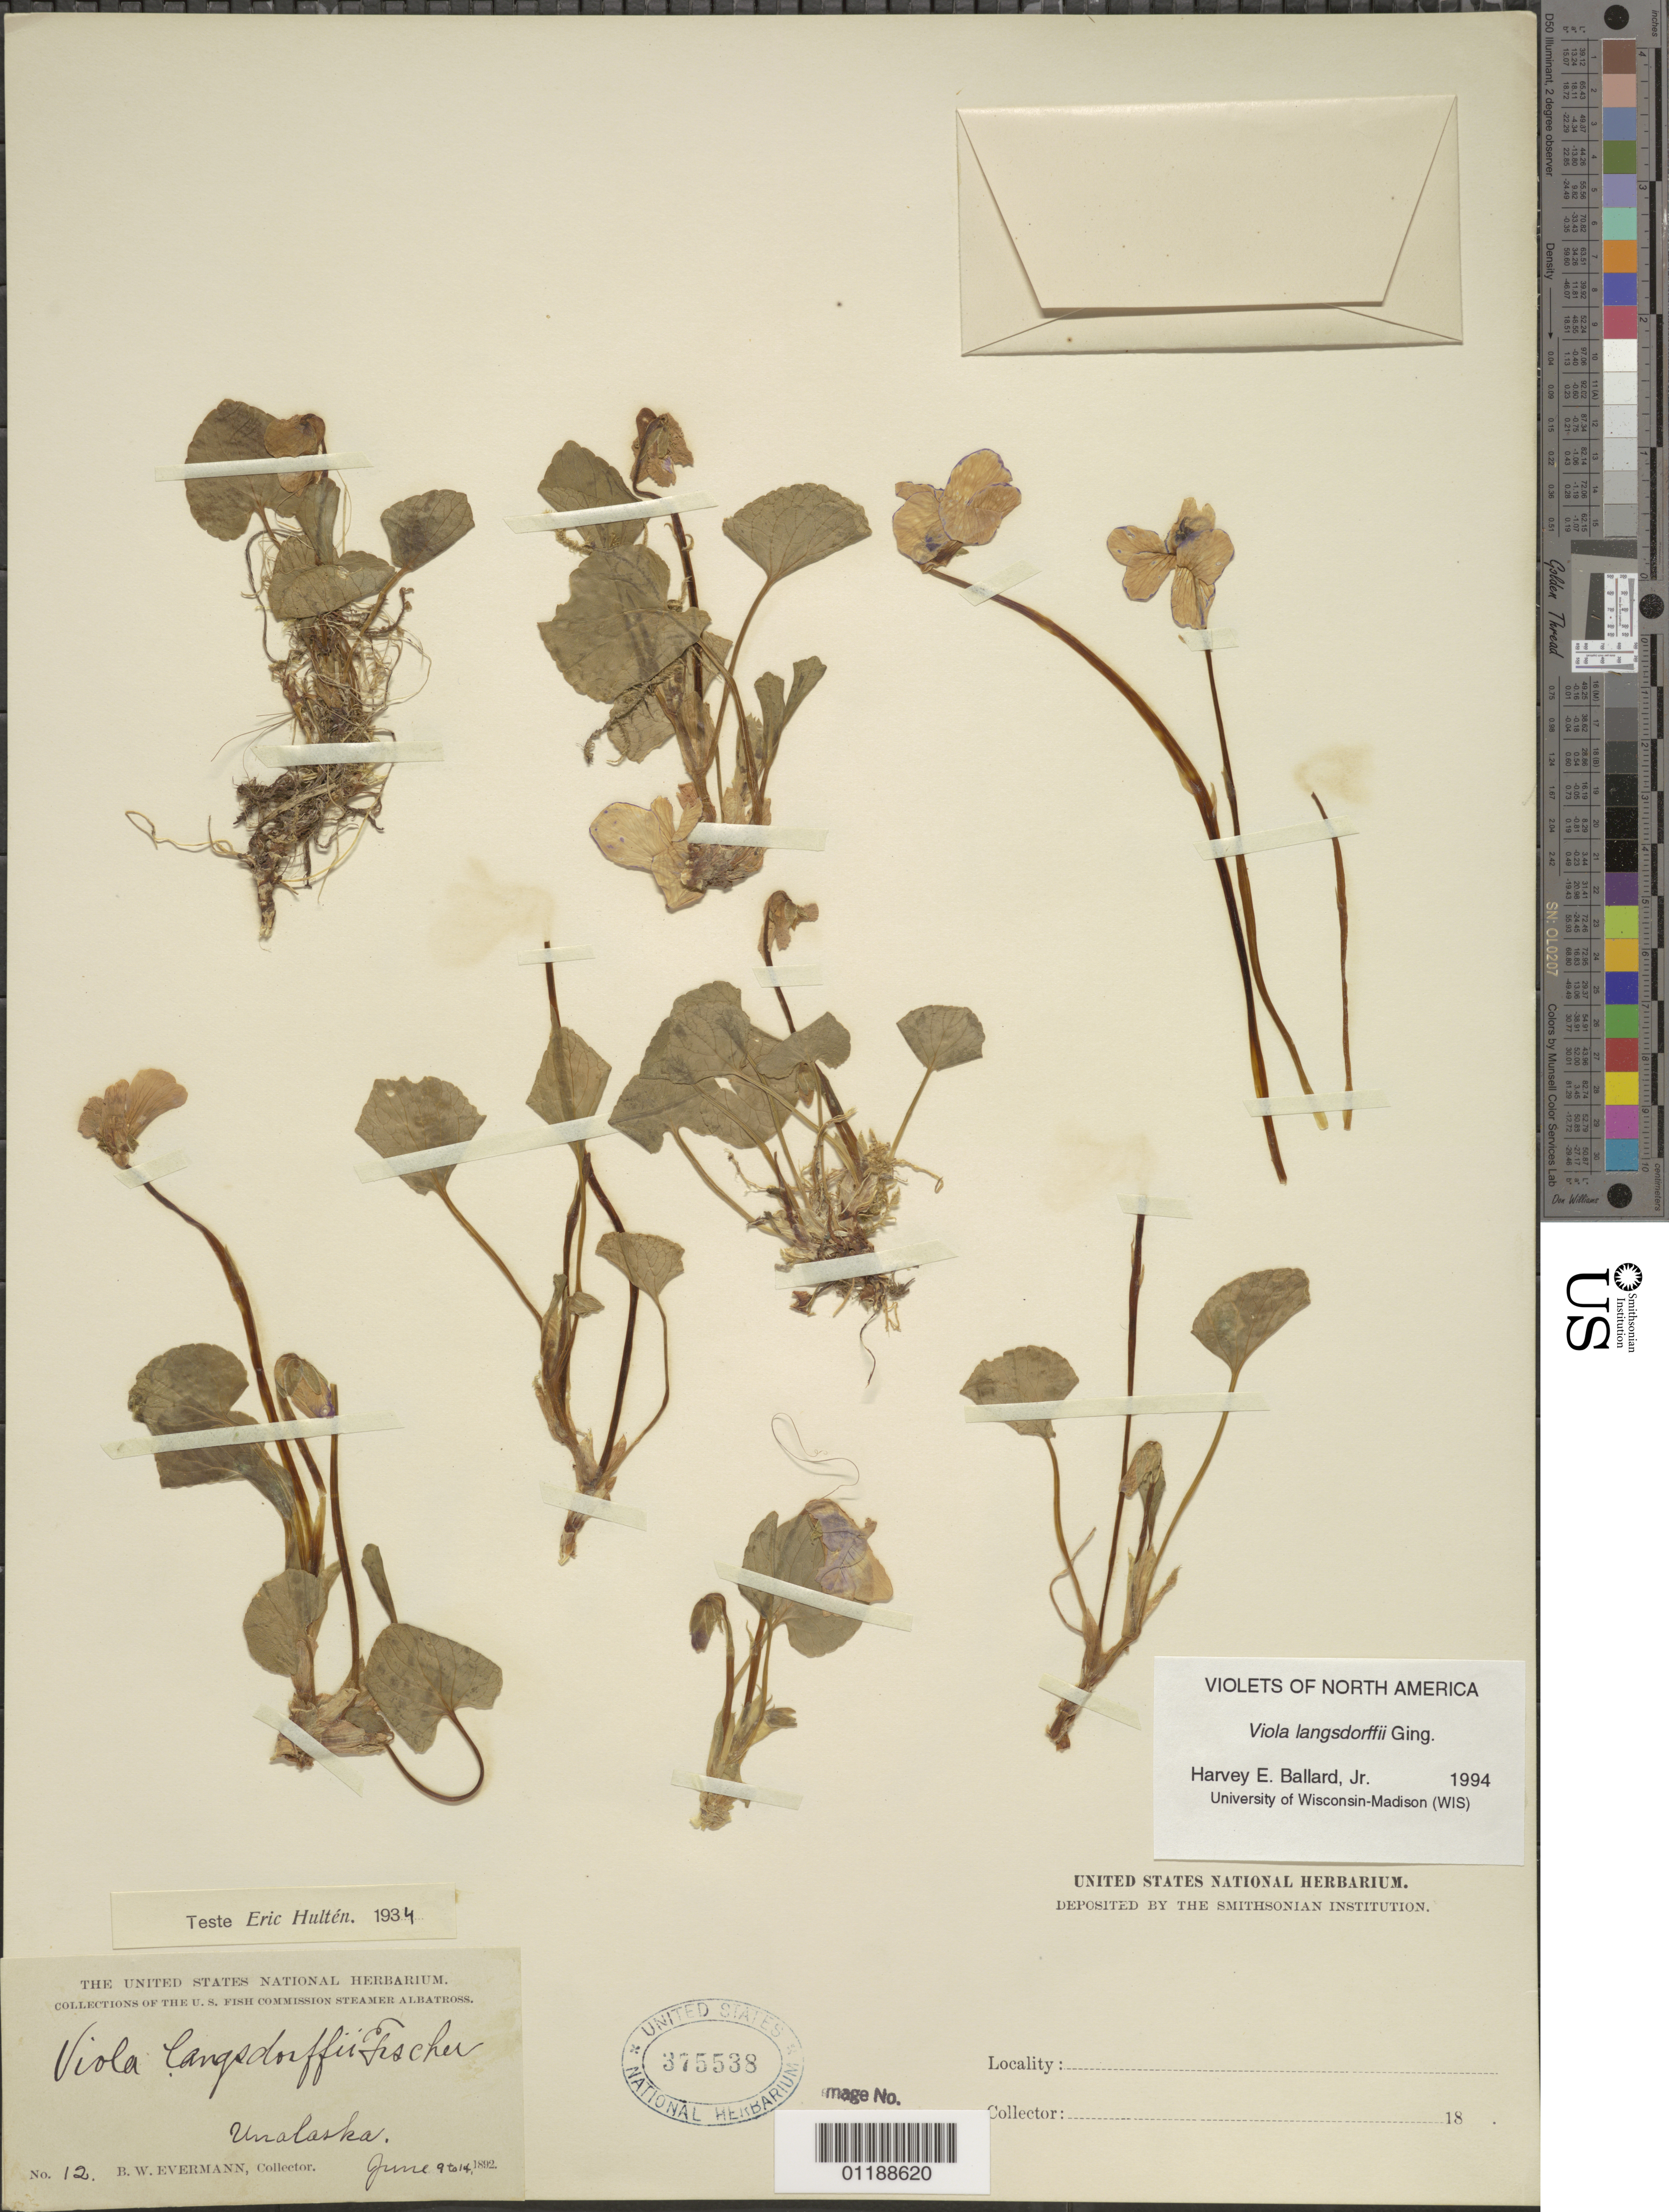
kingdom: Plantae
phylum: Tracheophyta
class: Magnoliopsida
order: Malpighiales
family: Violaceae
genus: Viola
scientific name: Viola langsdorffii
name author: Fisch. ex Ging.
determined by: Ballard, Harvey E.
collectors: B. W. Evermann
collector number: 12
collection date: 1892-06-09/1892-06-14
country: United States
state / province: Alaska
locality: Unalaska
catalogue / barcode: US 375538